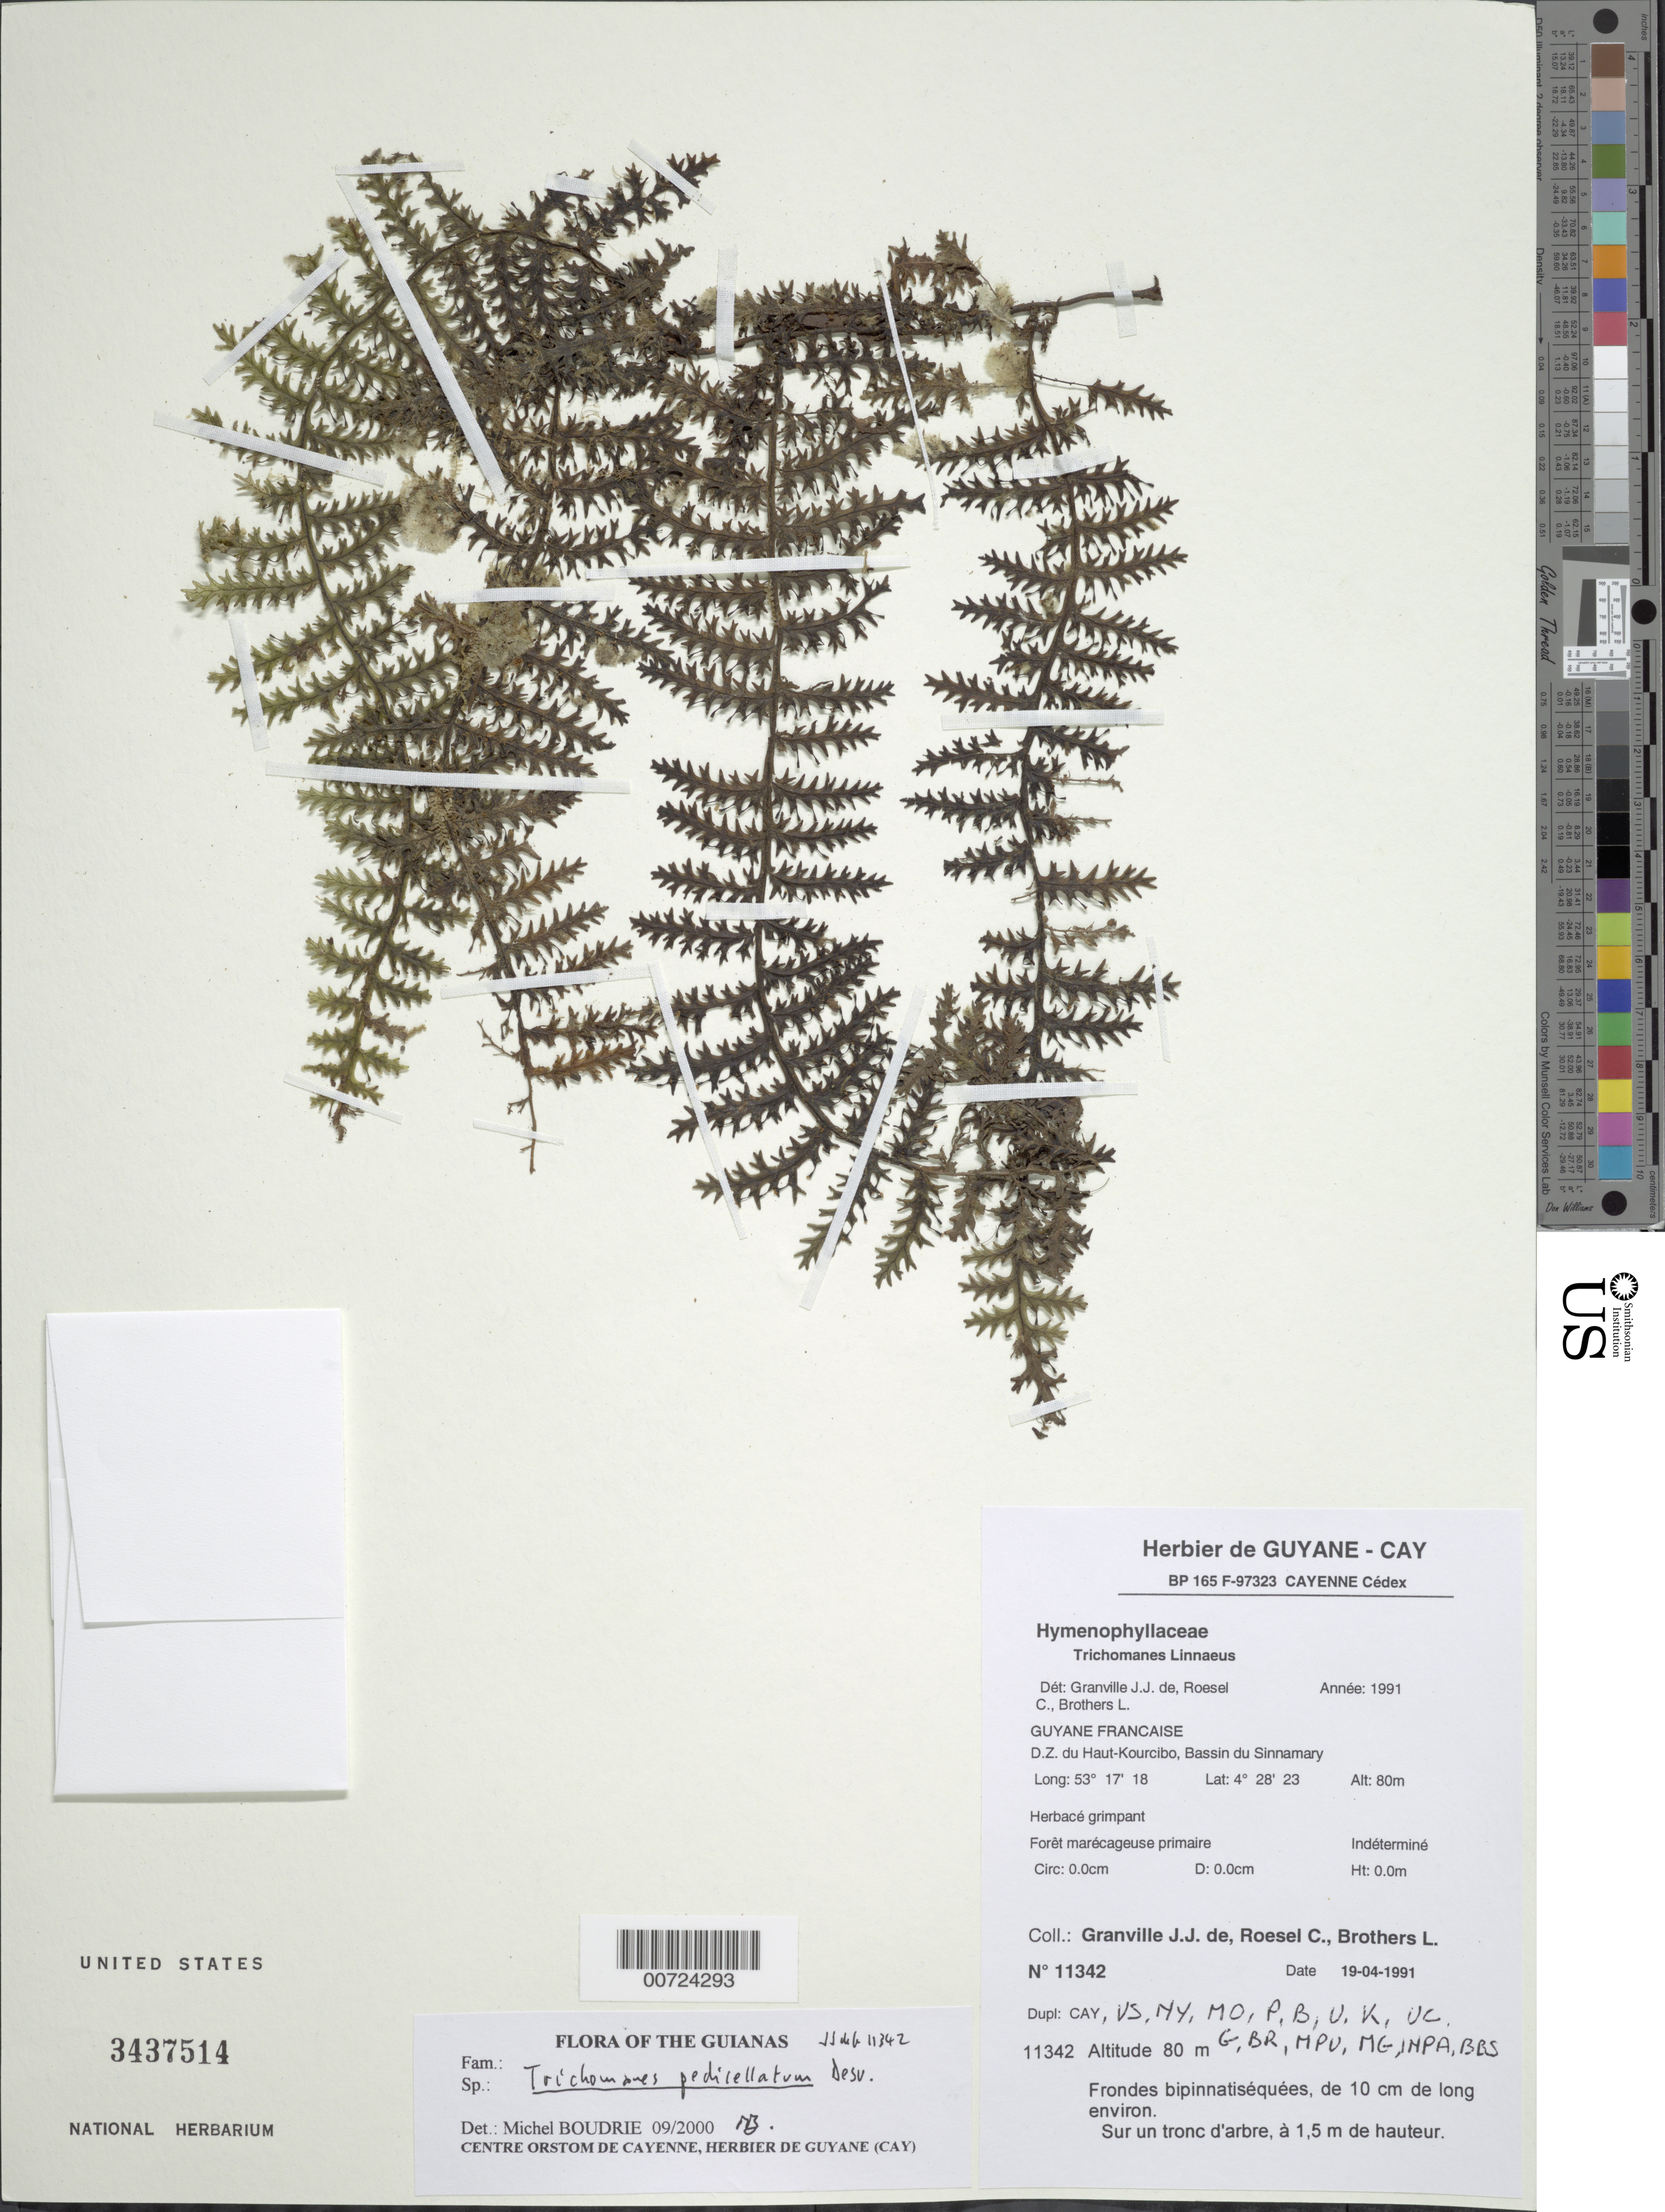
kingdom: Plantae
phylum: Tracheophyta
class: Polypodiopsida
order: Hymenophyllales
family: Hymenophyllaceae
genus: Trichomanes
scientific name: Trichomanes pedicellatum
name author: Desv.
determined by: Boudrie, M.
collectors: J.-J. de Granville, C. S. Roesel & L. Brothers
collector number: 11342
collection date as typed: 19-Apr-91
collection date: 1991-04-19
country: French Guiana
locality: D.Z. du Haut-Kourcibo, Bassin du Sinnamary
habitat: Marshy primary forest; growing on tree trunk at 1.5 m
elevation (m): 80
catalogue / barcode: US 3437514